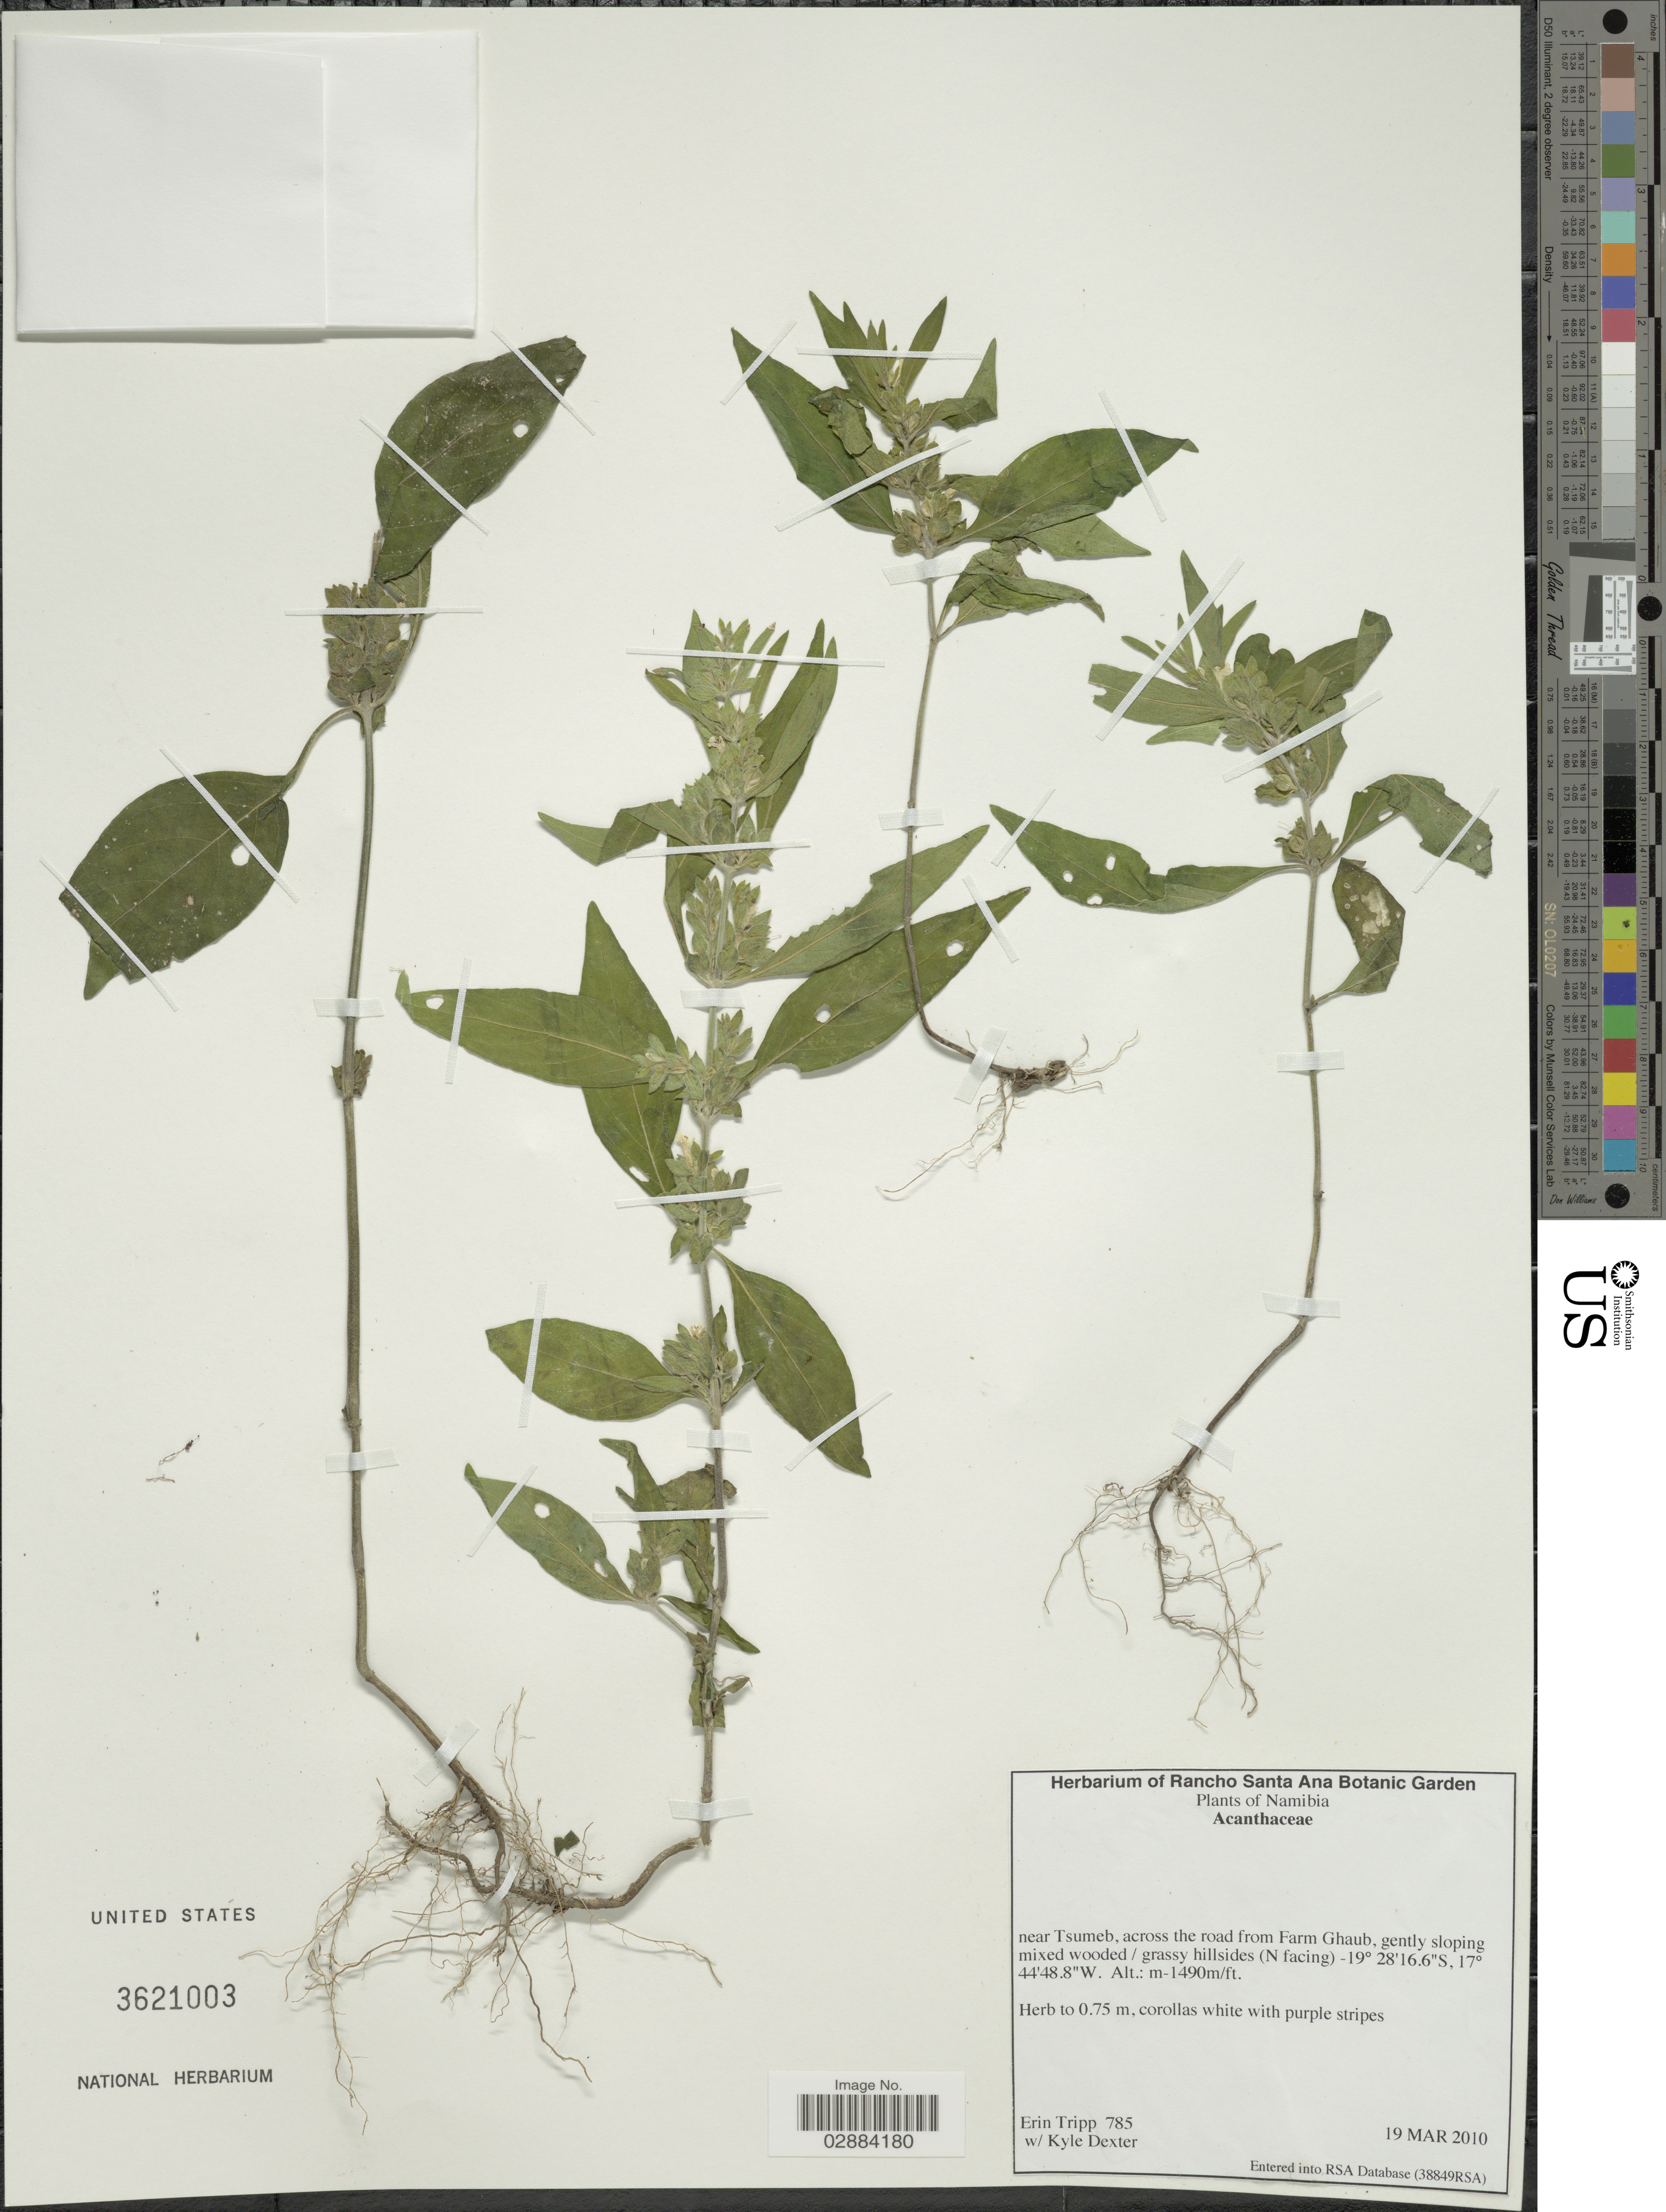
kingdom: Plantae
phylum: Tracheophyta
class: Magnoliopsida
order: Lamiales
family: Acanthaceae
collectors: E. Tripp & K. Dexter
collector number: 785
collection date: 2010-03-19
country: Namibia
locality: Near Tsumeb, across the road from Farm Ghaub, gently sloping mixed wooded/ grassy hillsides (N facing).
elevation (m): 1490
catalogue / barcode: US 3621003